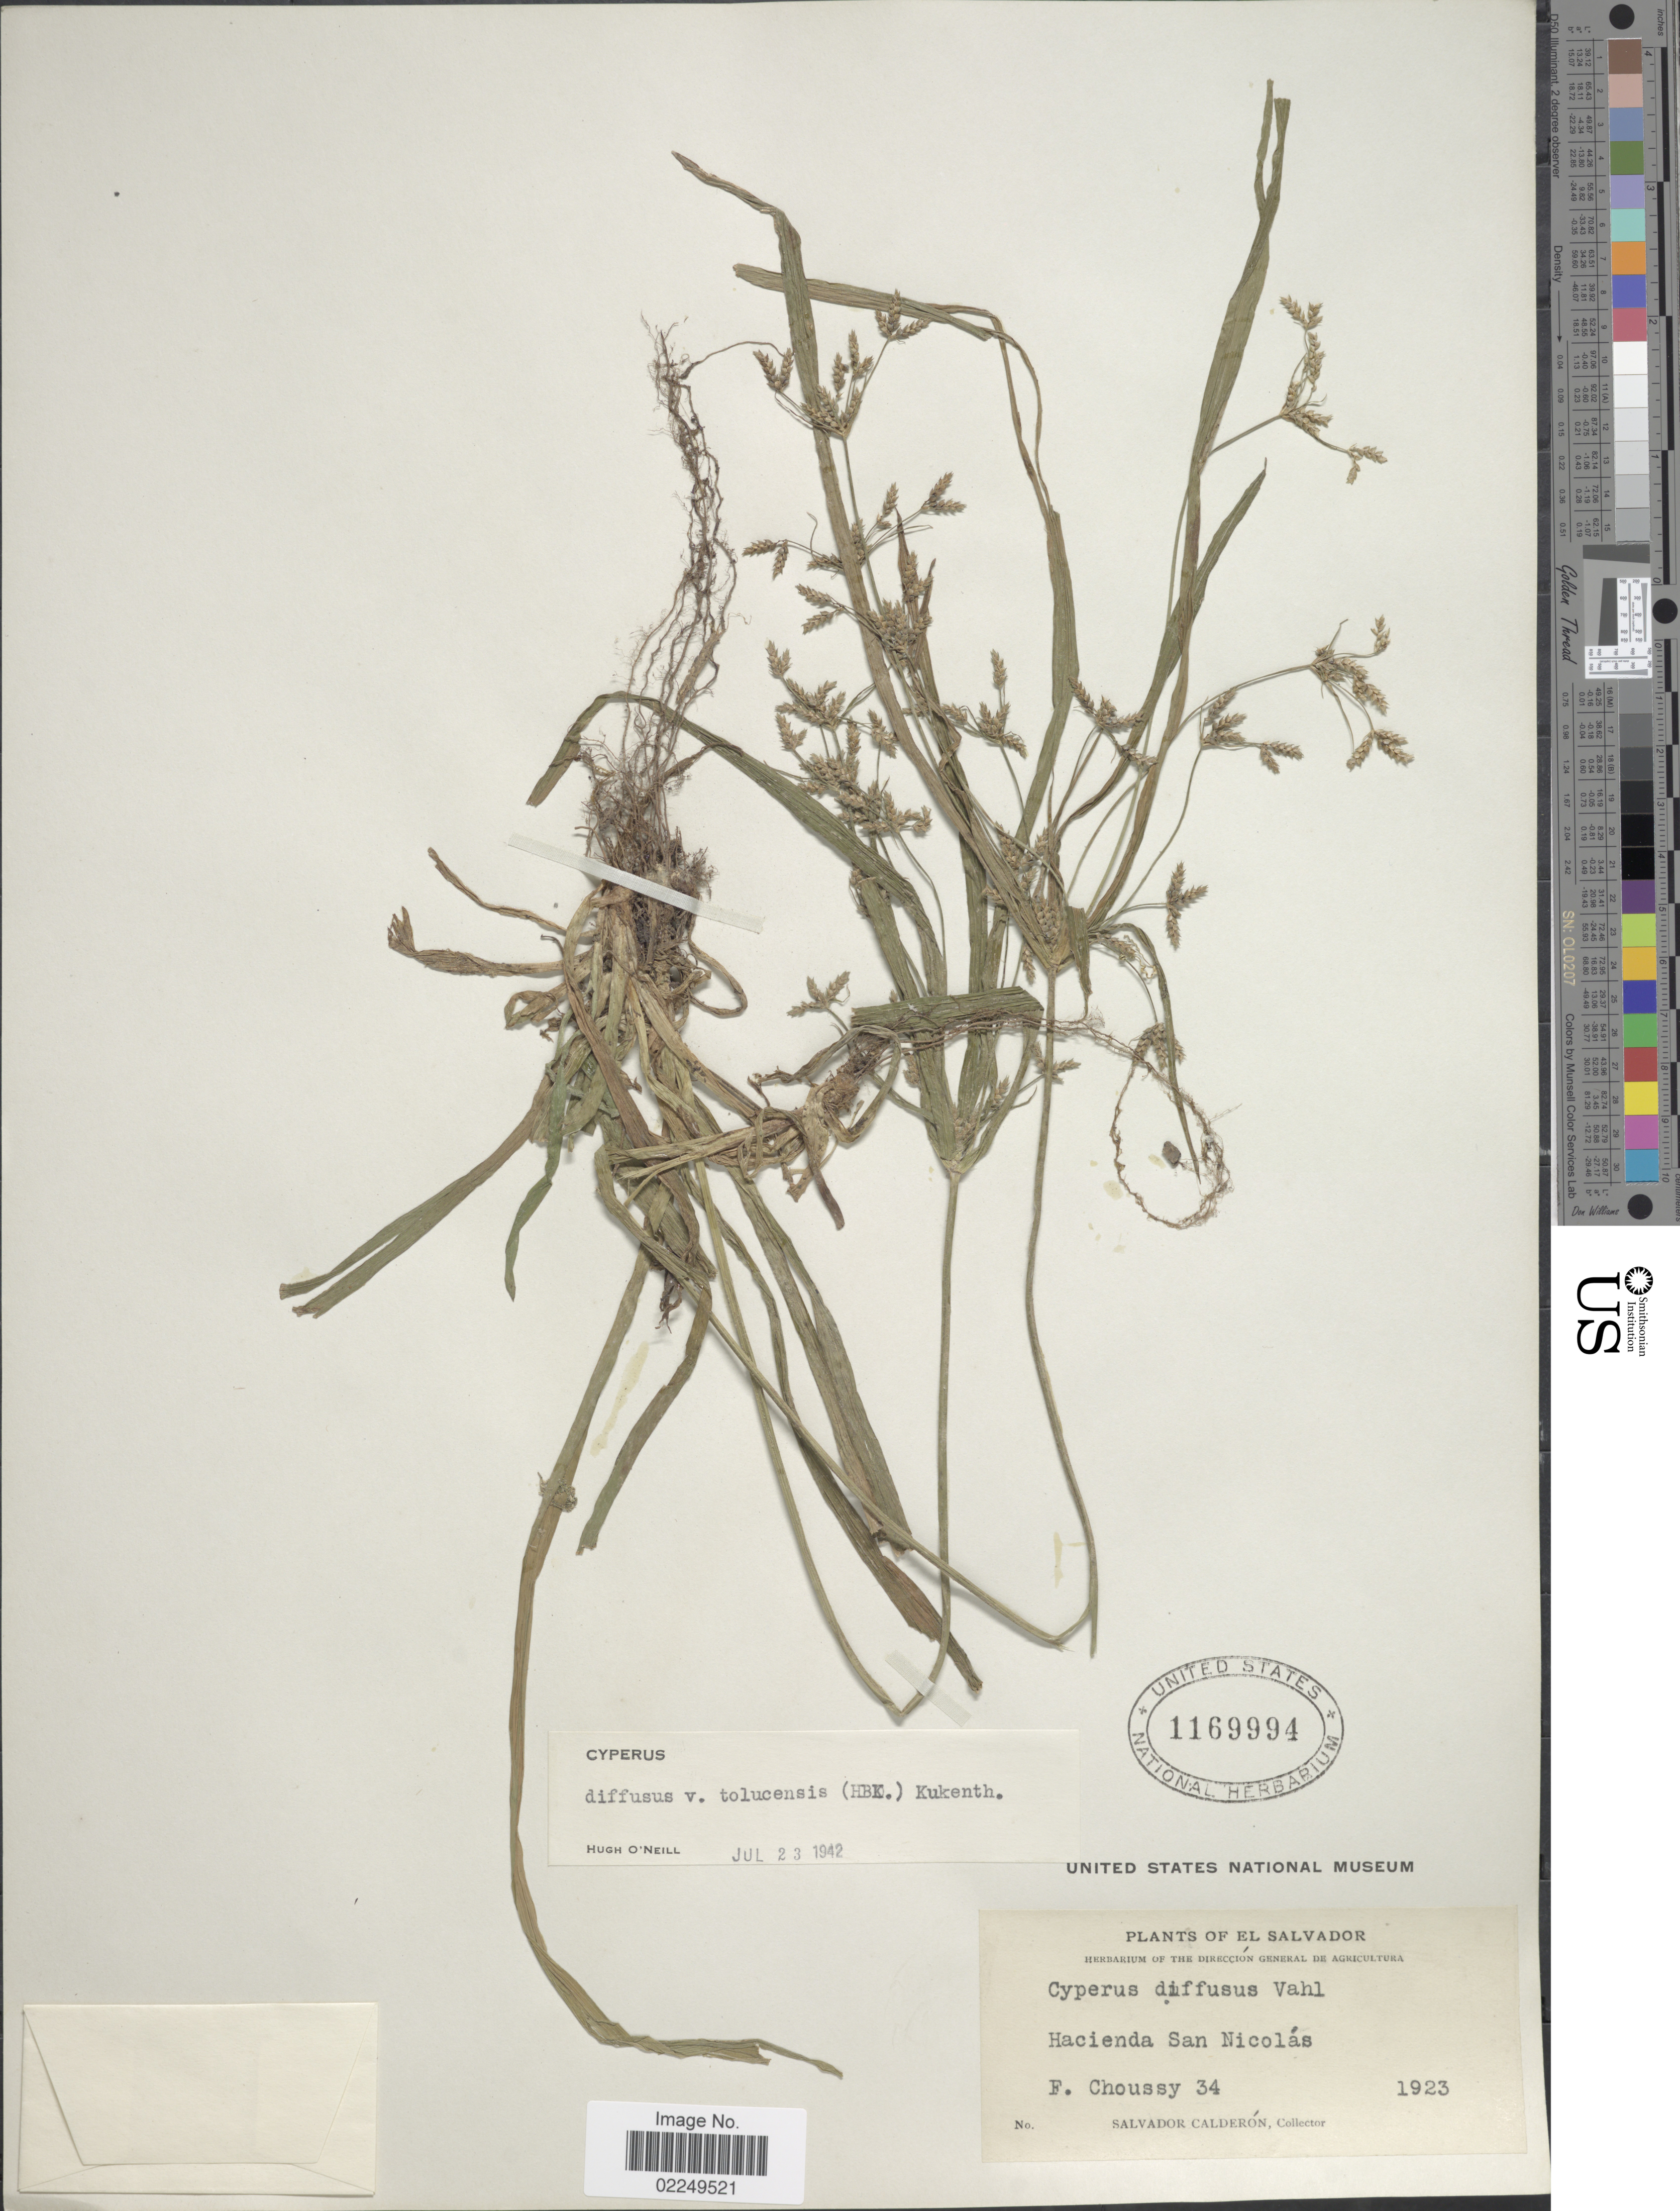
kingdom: Plantae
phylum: Tracheophyta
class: Liliopsida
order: Poales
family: Cyperaceae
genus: Cyperus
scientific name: Cyperus laxus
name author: Lam.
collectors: F. Choussy & S. Calderón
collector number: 34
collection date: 1923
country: El Salvador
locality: Hacienda San Nicolas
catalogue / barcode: US 1169994